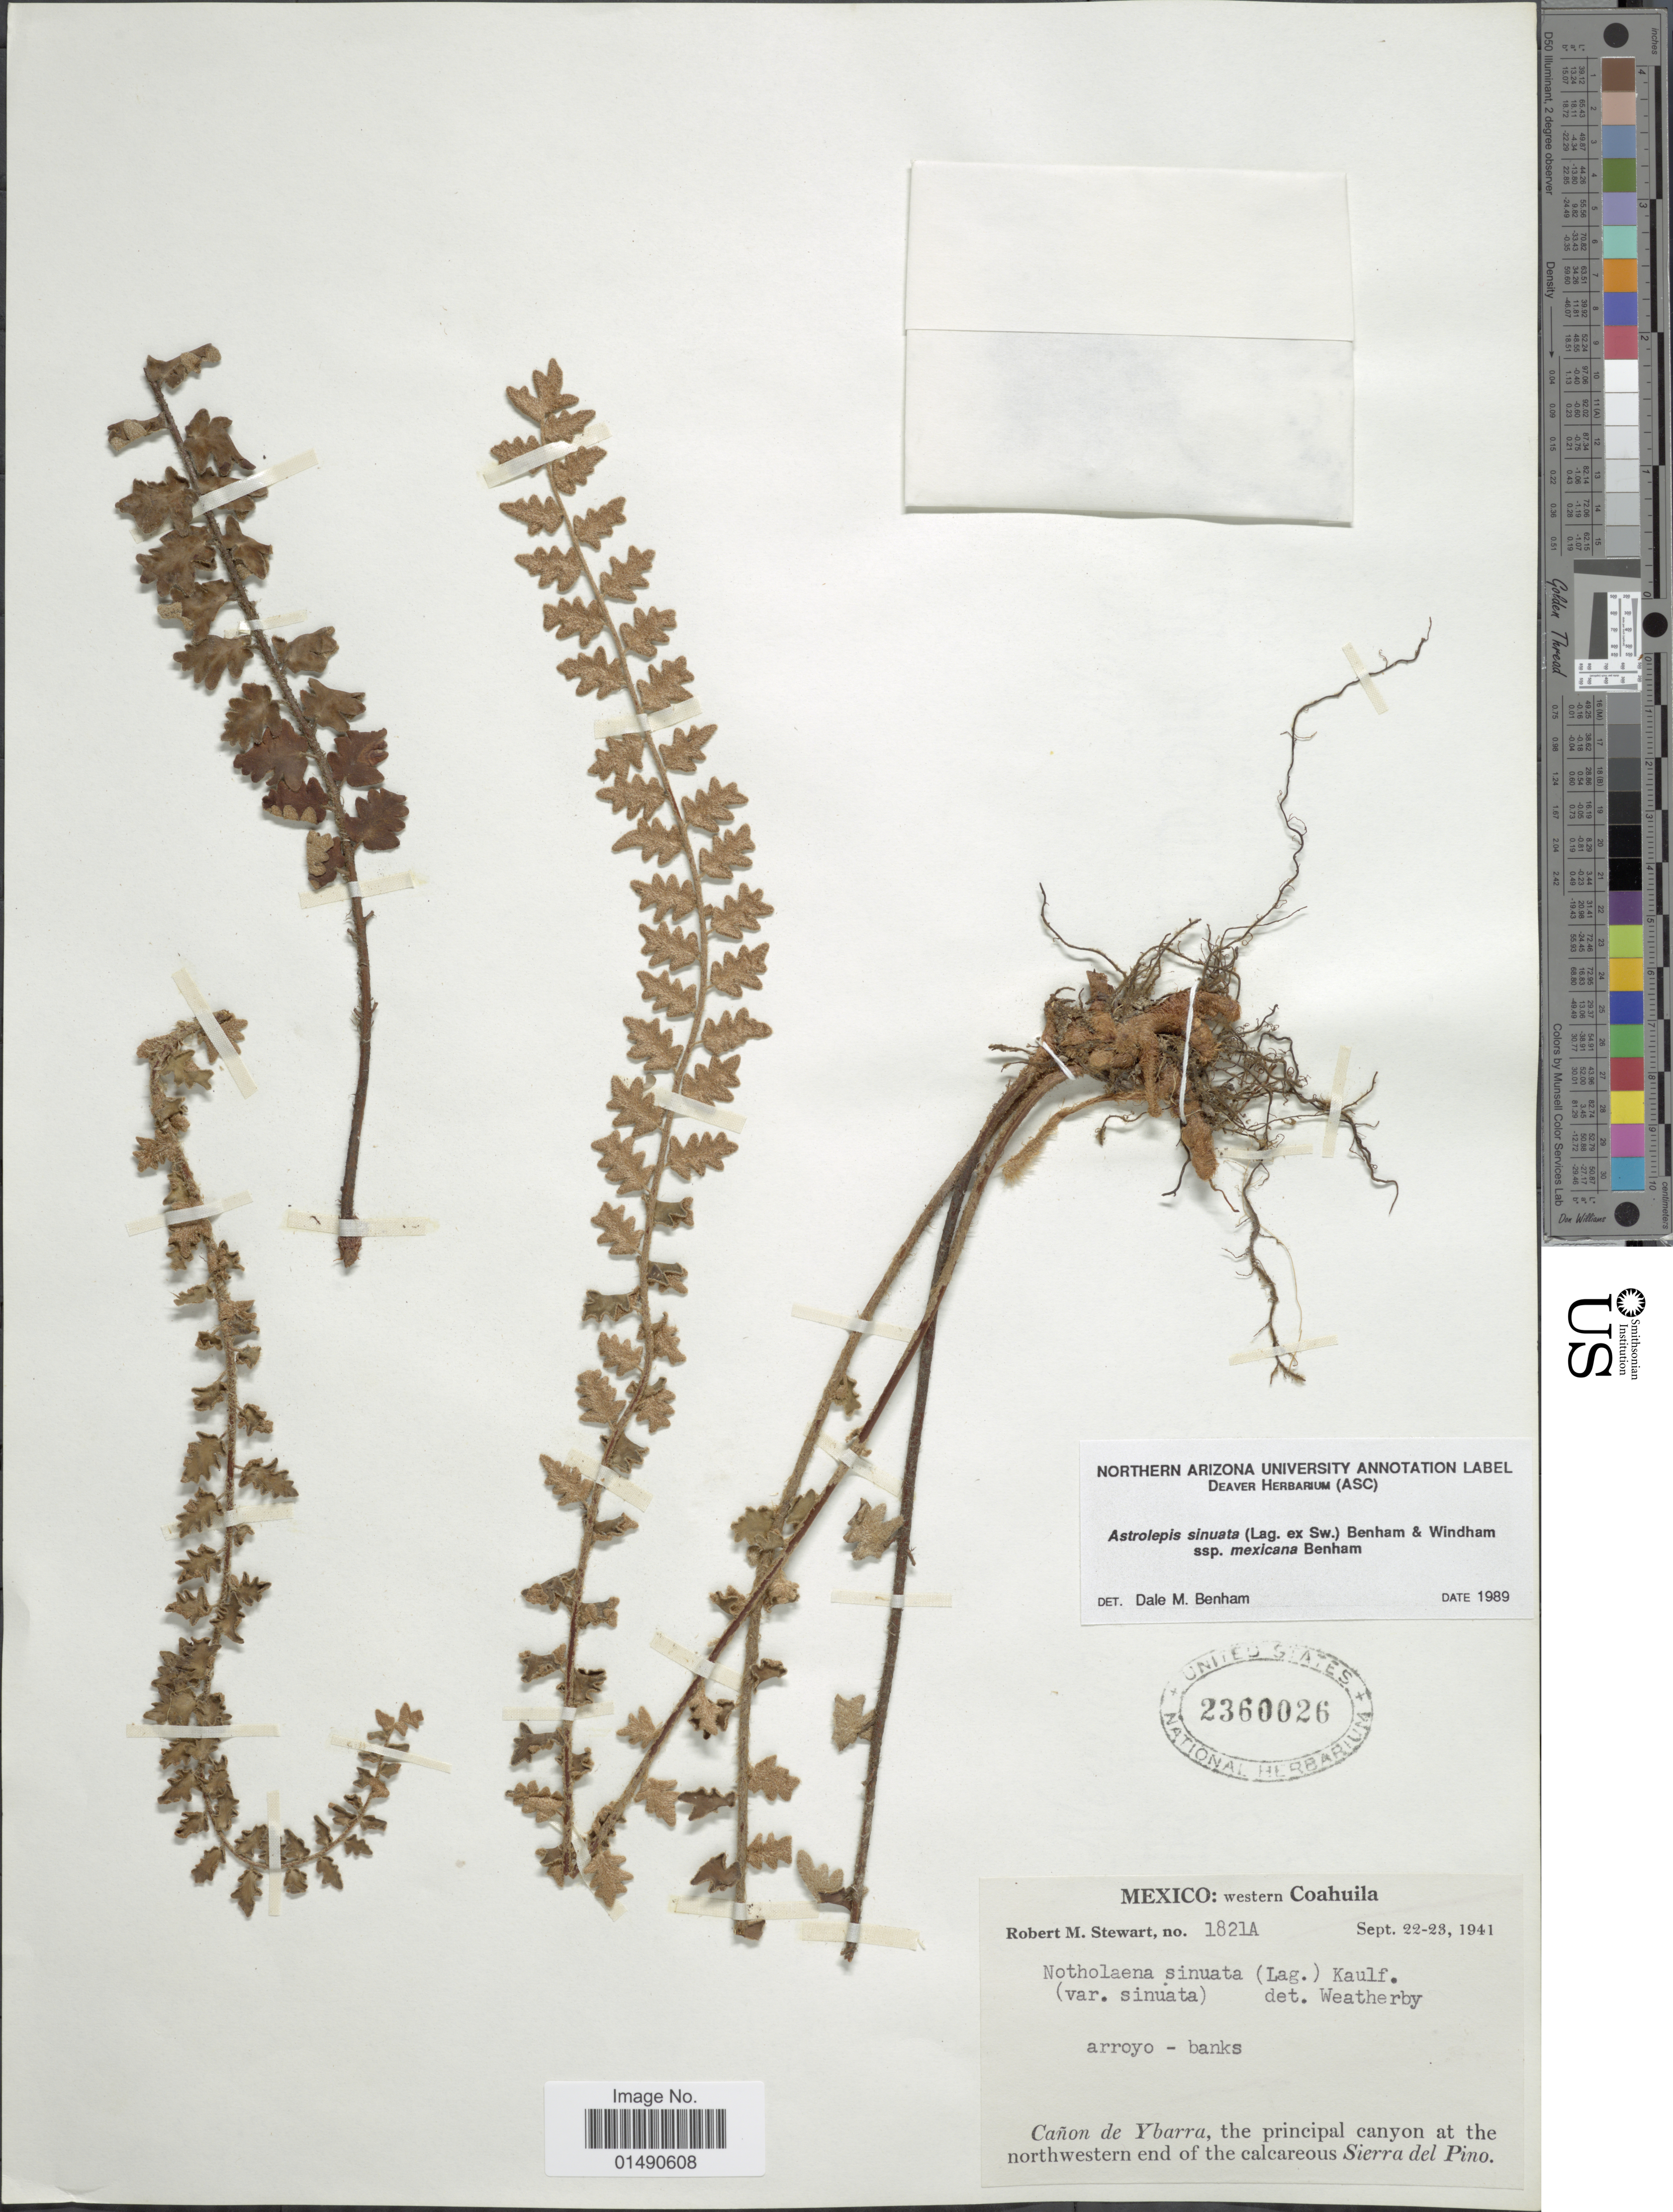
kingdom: Plantae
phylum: Tracheophyta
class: Polypodiopsida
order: Polypodiales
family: Pteridaceae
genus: Astrolepis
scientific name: Astrolepis sinuata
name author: (Lag. ex Sw.) D.M. Benham & Windham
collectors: R. M. Stewart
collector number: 1821A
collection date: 1941-09-22/1941-09-23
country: Mexico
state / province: Coahuila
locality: Western Coahuila, Cañon de Ybarra, the principal canyon at the northwestern end of the calcareous Sierra del Pino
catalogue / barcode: US 2360026